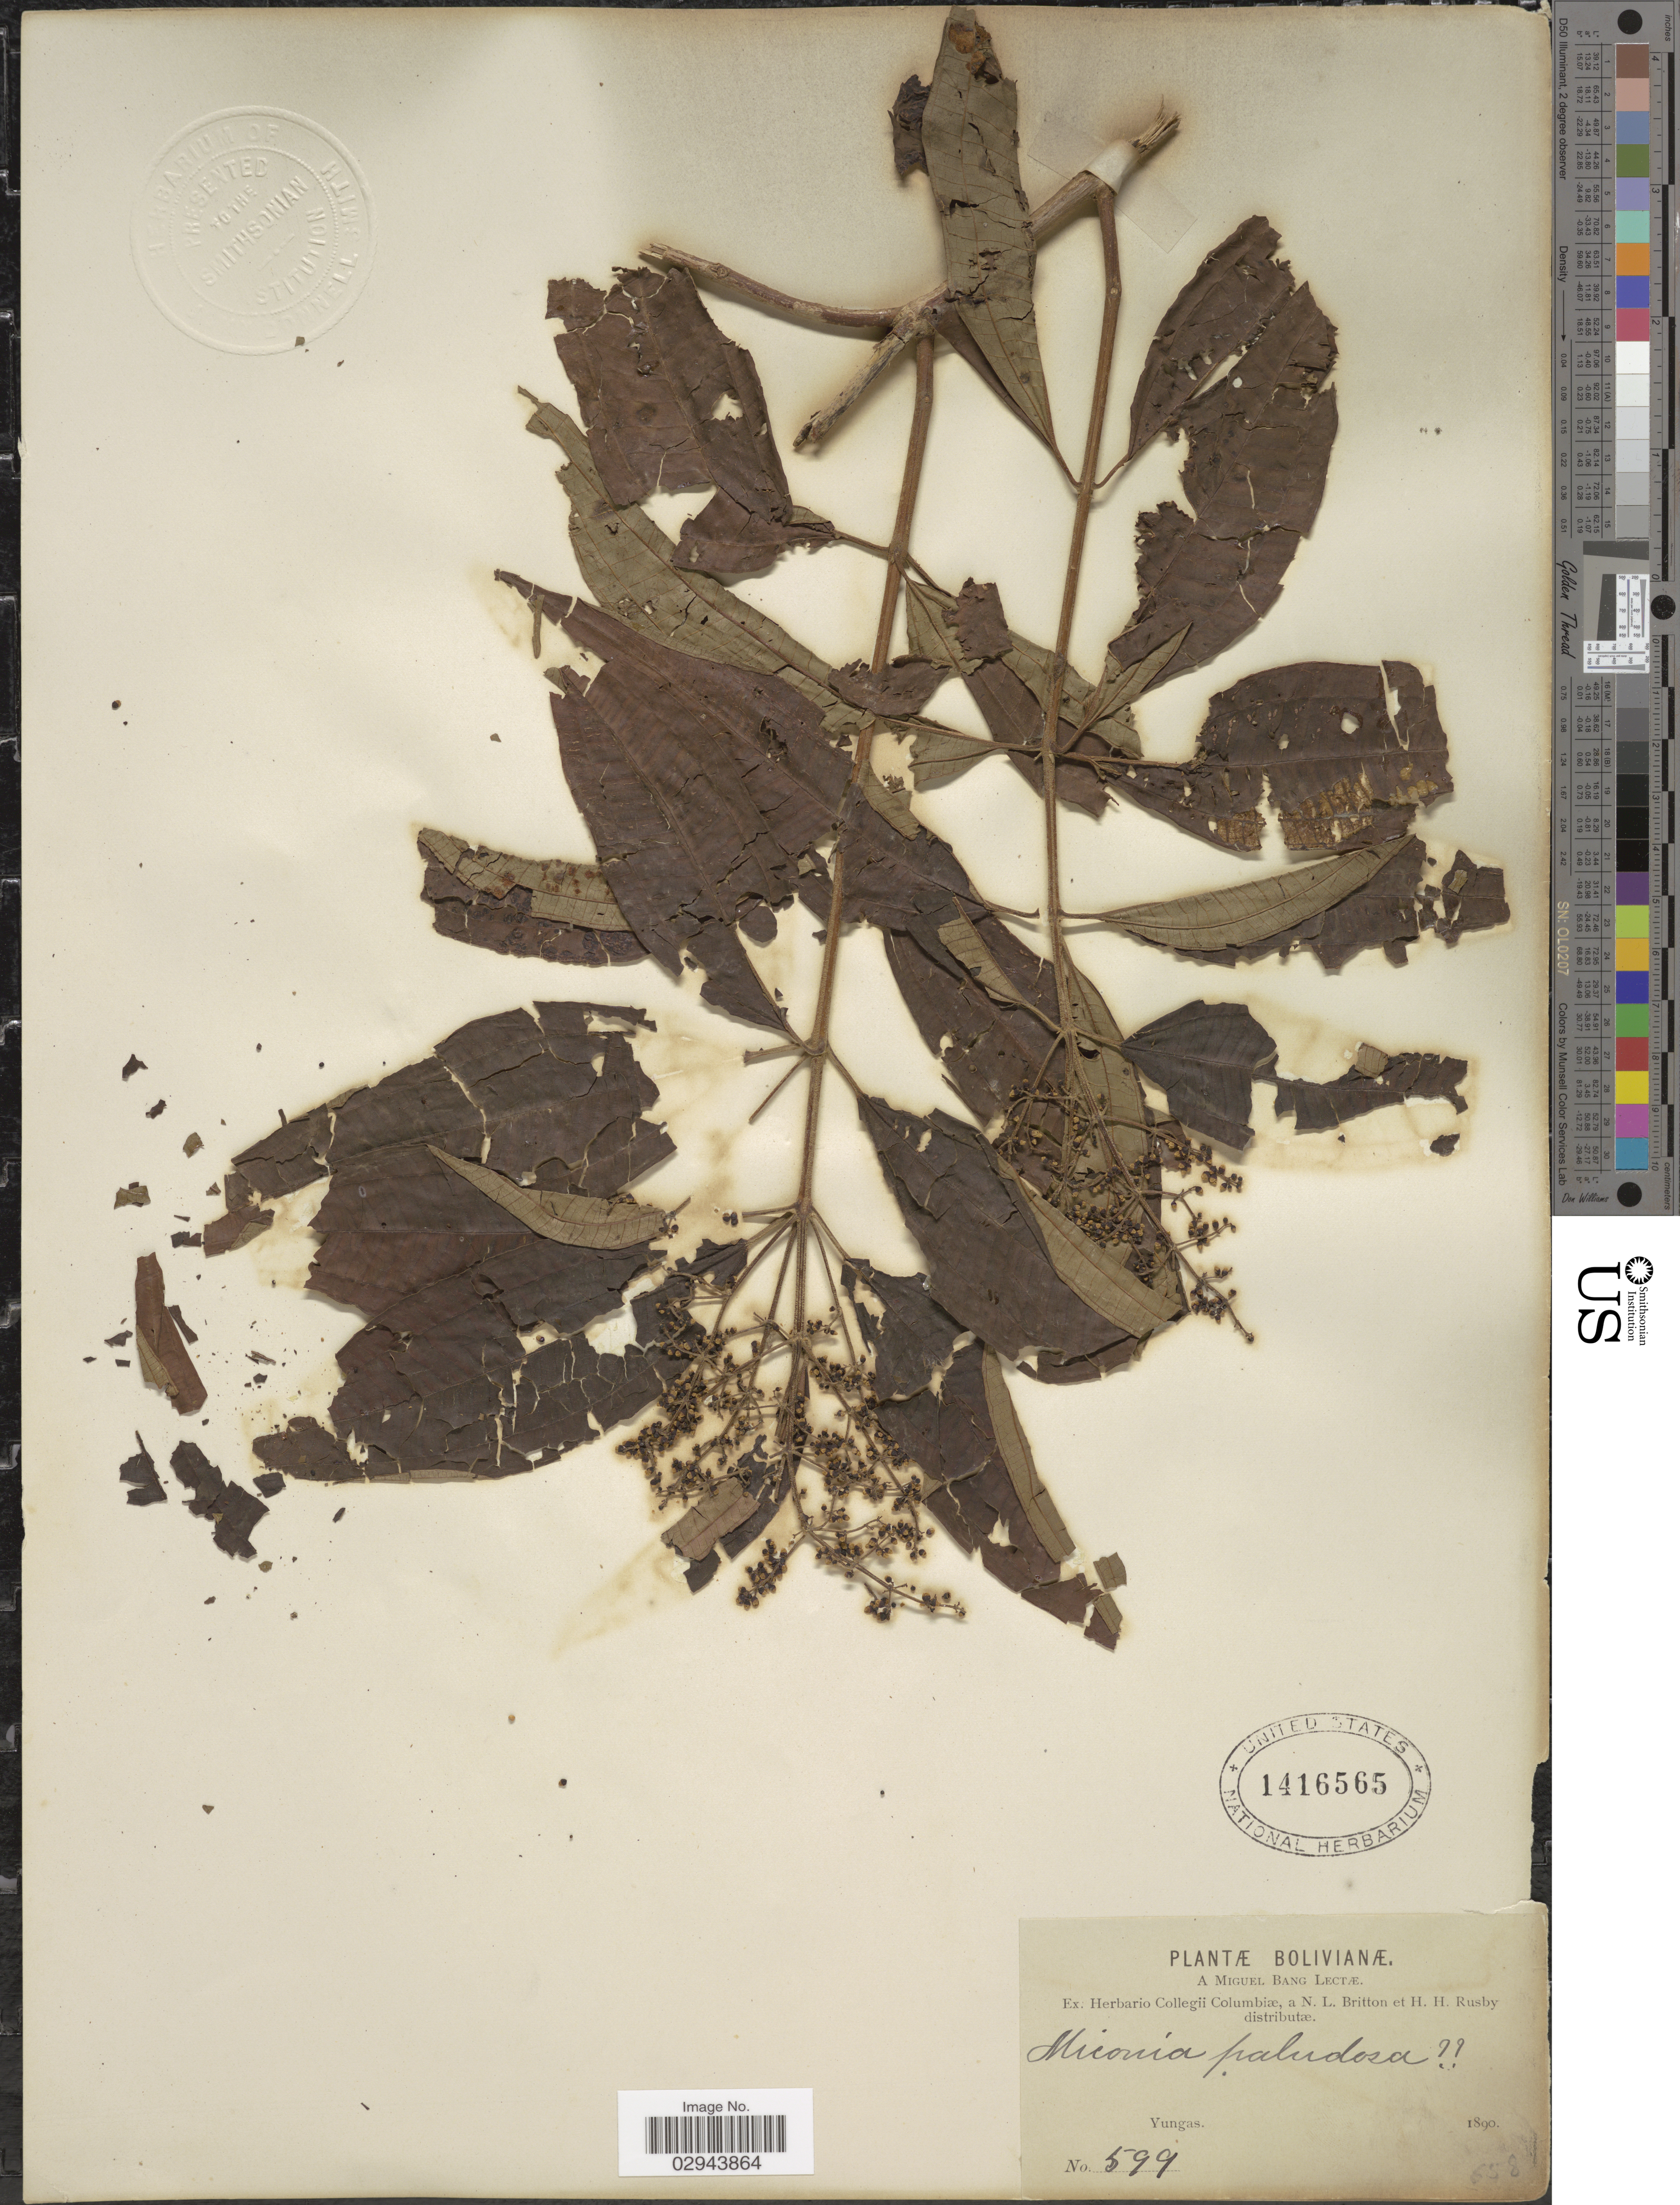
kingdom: Plantae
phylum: Tracheophyta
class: Magnoliopsida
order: Myrtales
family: Melastomataceae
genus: Miconia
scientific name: Miconia ternatifolia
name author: Triana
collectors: M. Bang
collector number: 599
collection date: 1890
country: Bolivia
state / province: La Paz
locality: Bolivianæ. Yungas.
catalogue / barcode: US 1416565